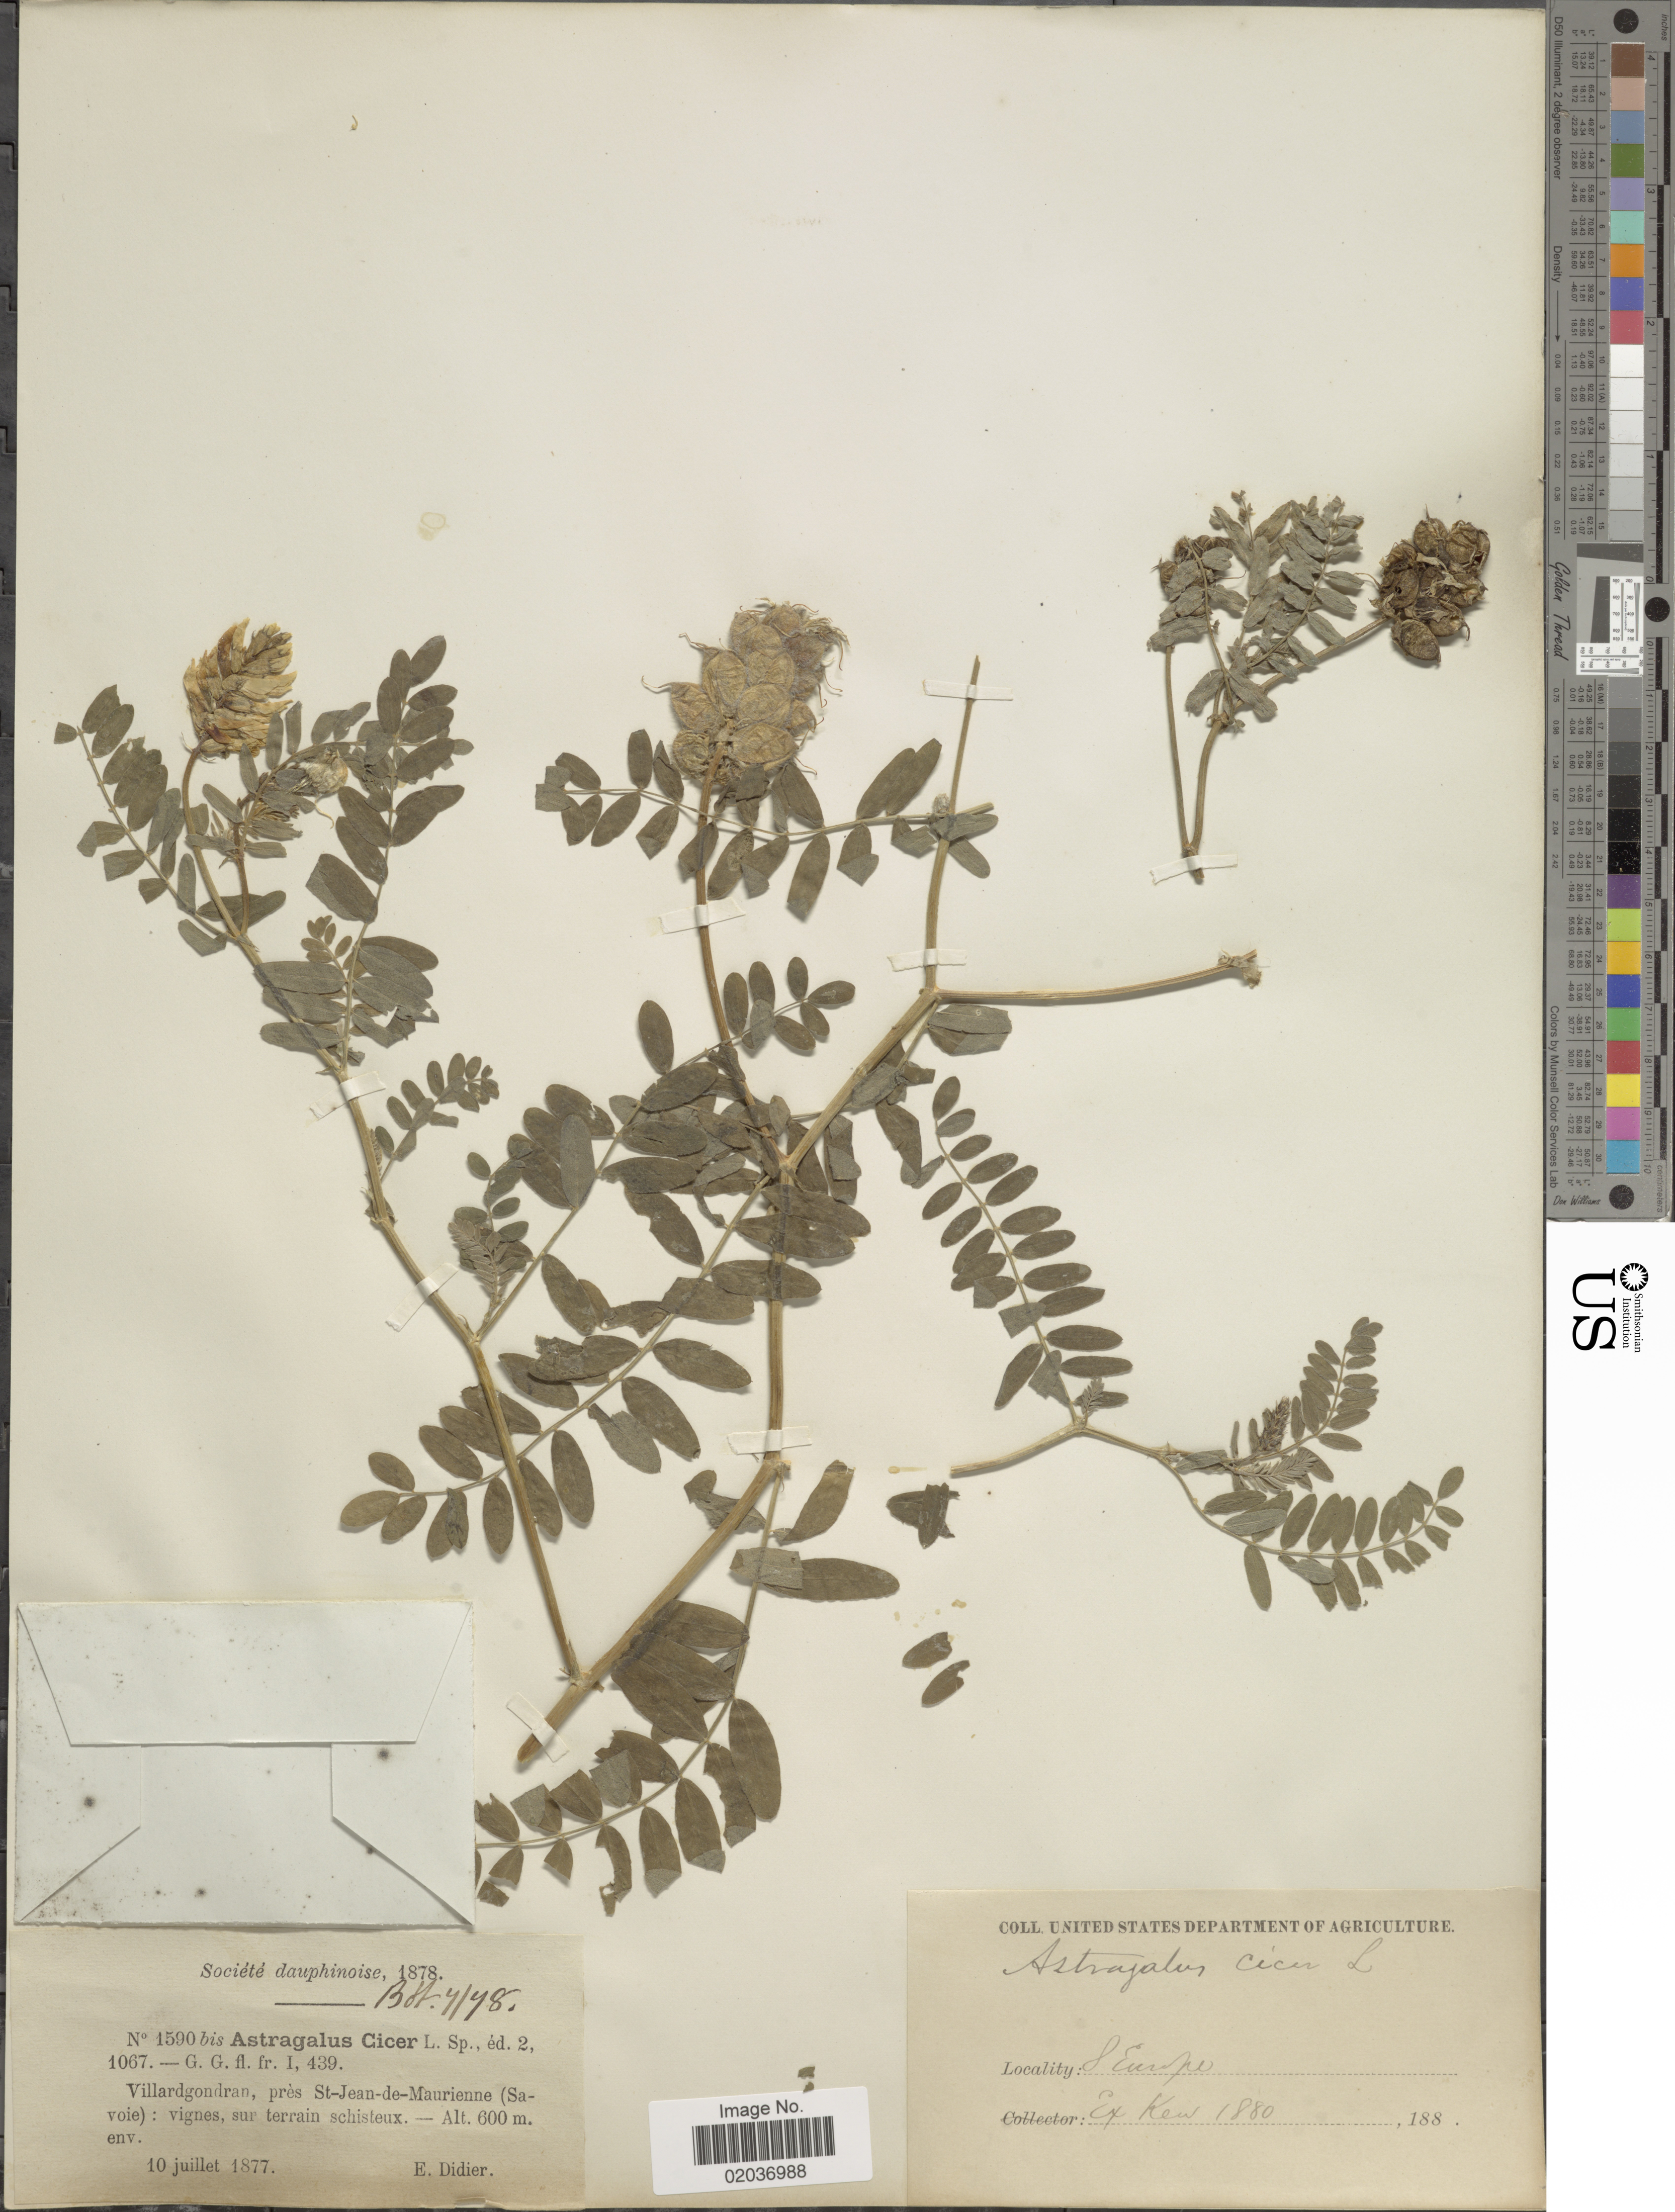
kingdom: Plantae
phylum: Tracheophyta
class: Magnoliopsida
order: Fabales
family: Fabaceae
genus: Astragalus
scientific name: Astragalus cicer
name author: L.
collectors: E. Didier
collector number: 1590bis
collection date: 1877-07-10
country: France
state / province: Auvergne-Rhône-Alpes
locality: Villardgondran, près St-jean-de-Maurienne (Savoie). S. Europe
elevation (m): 600